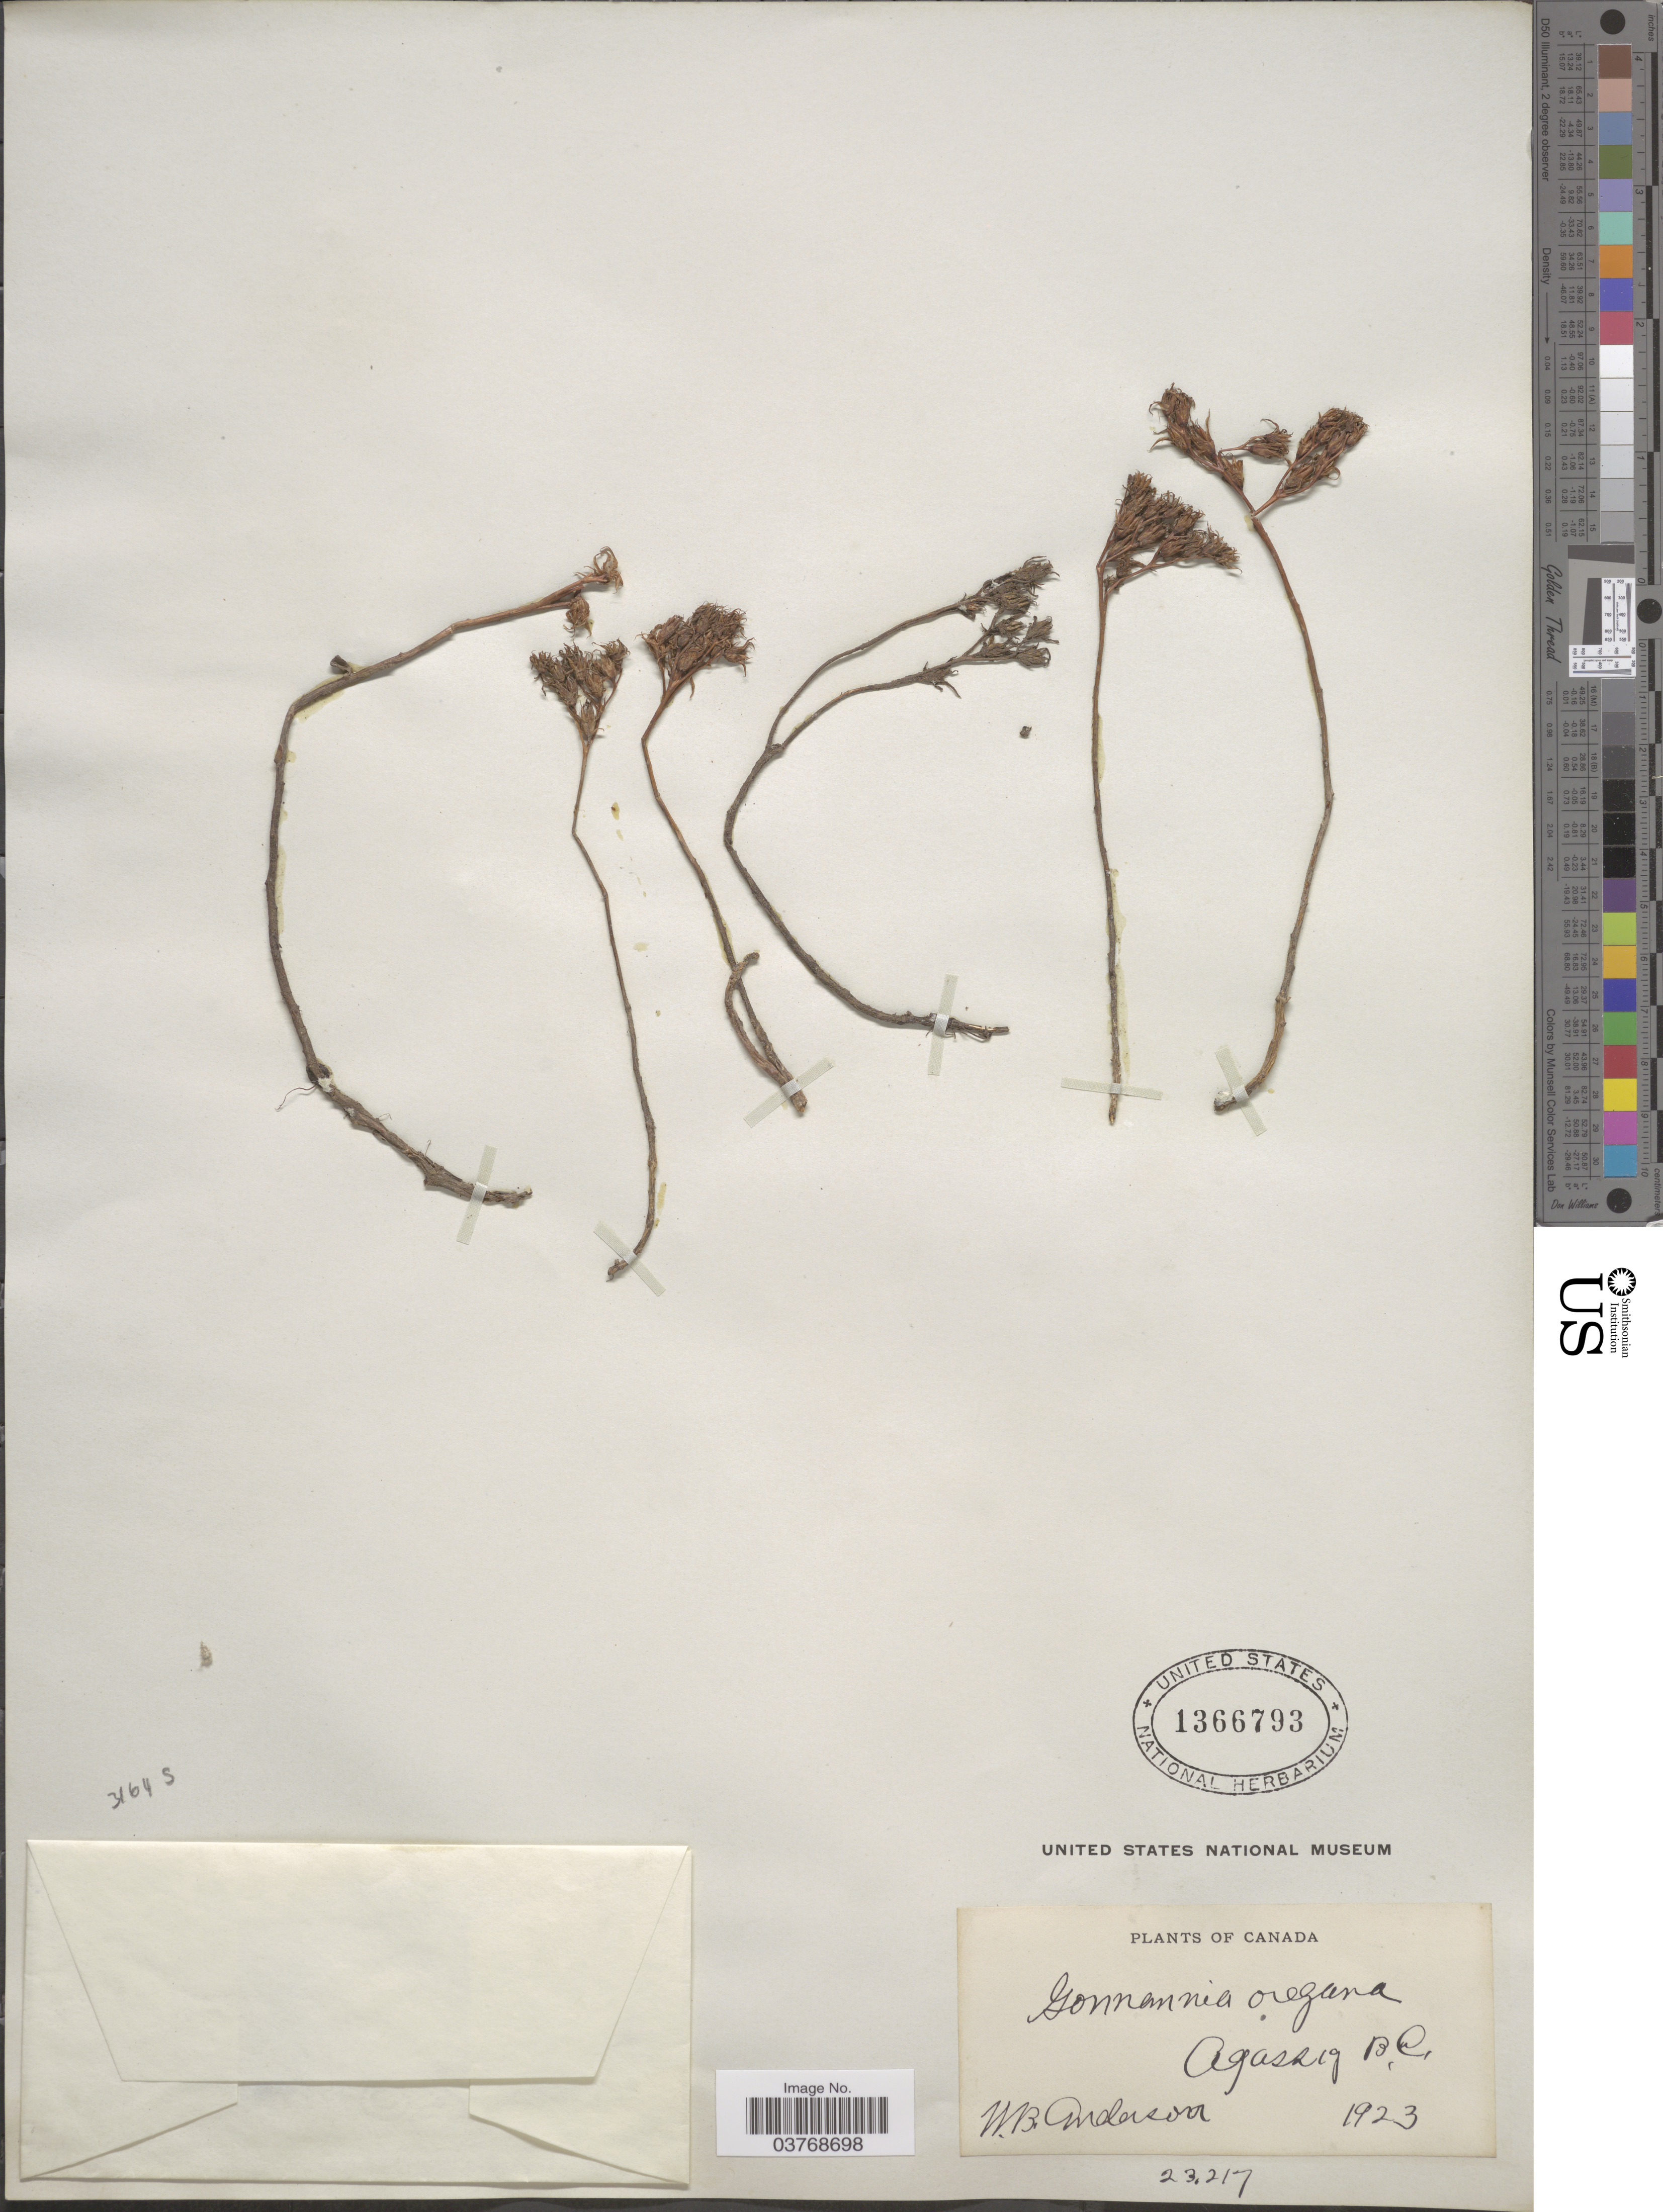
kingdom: Plantae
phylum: Tracheophyta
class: Magnoliopsida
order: Saxifragales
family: Crassulaceae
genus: Sedum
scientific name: Sedum oreganum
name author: Nutt.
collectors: W. Anderson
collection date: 1923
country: Canada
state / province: British Columbia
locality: Agassiz.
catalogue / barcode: US 1366793